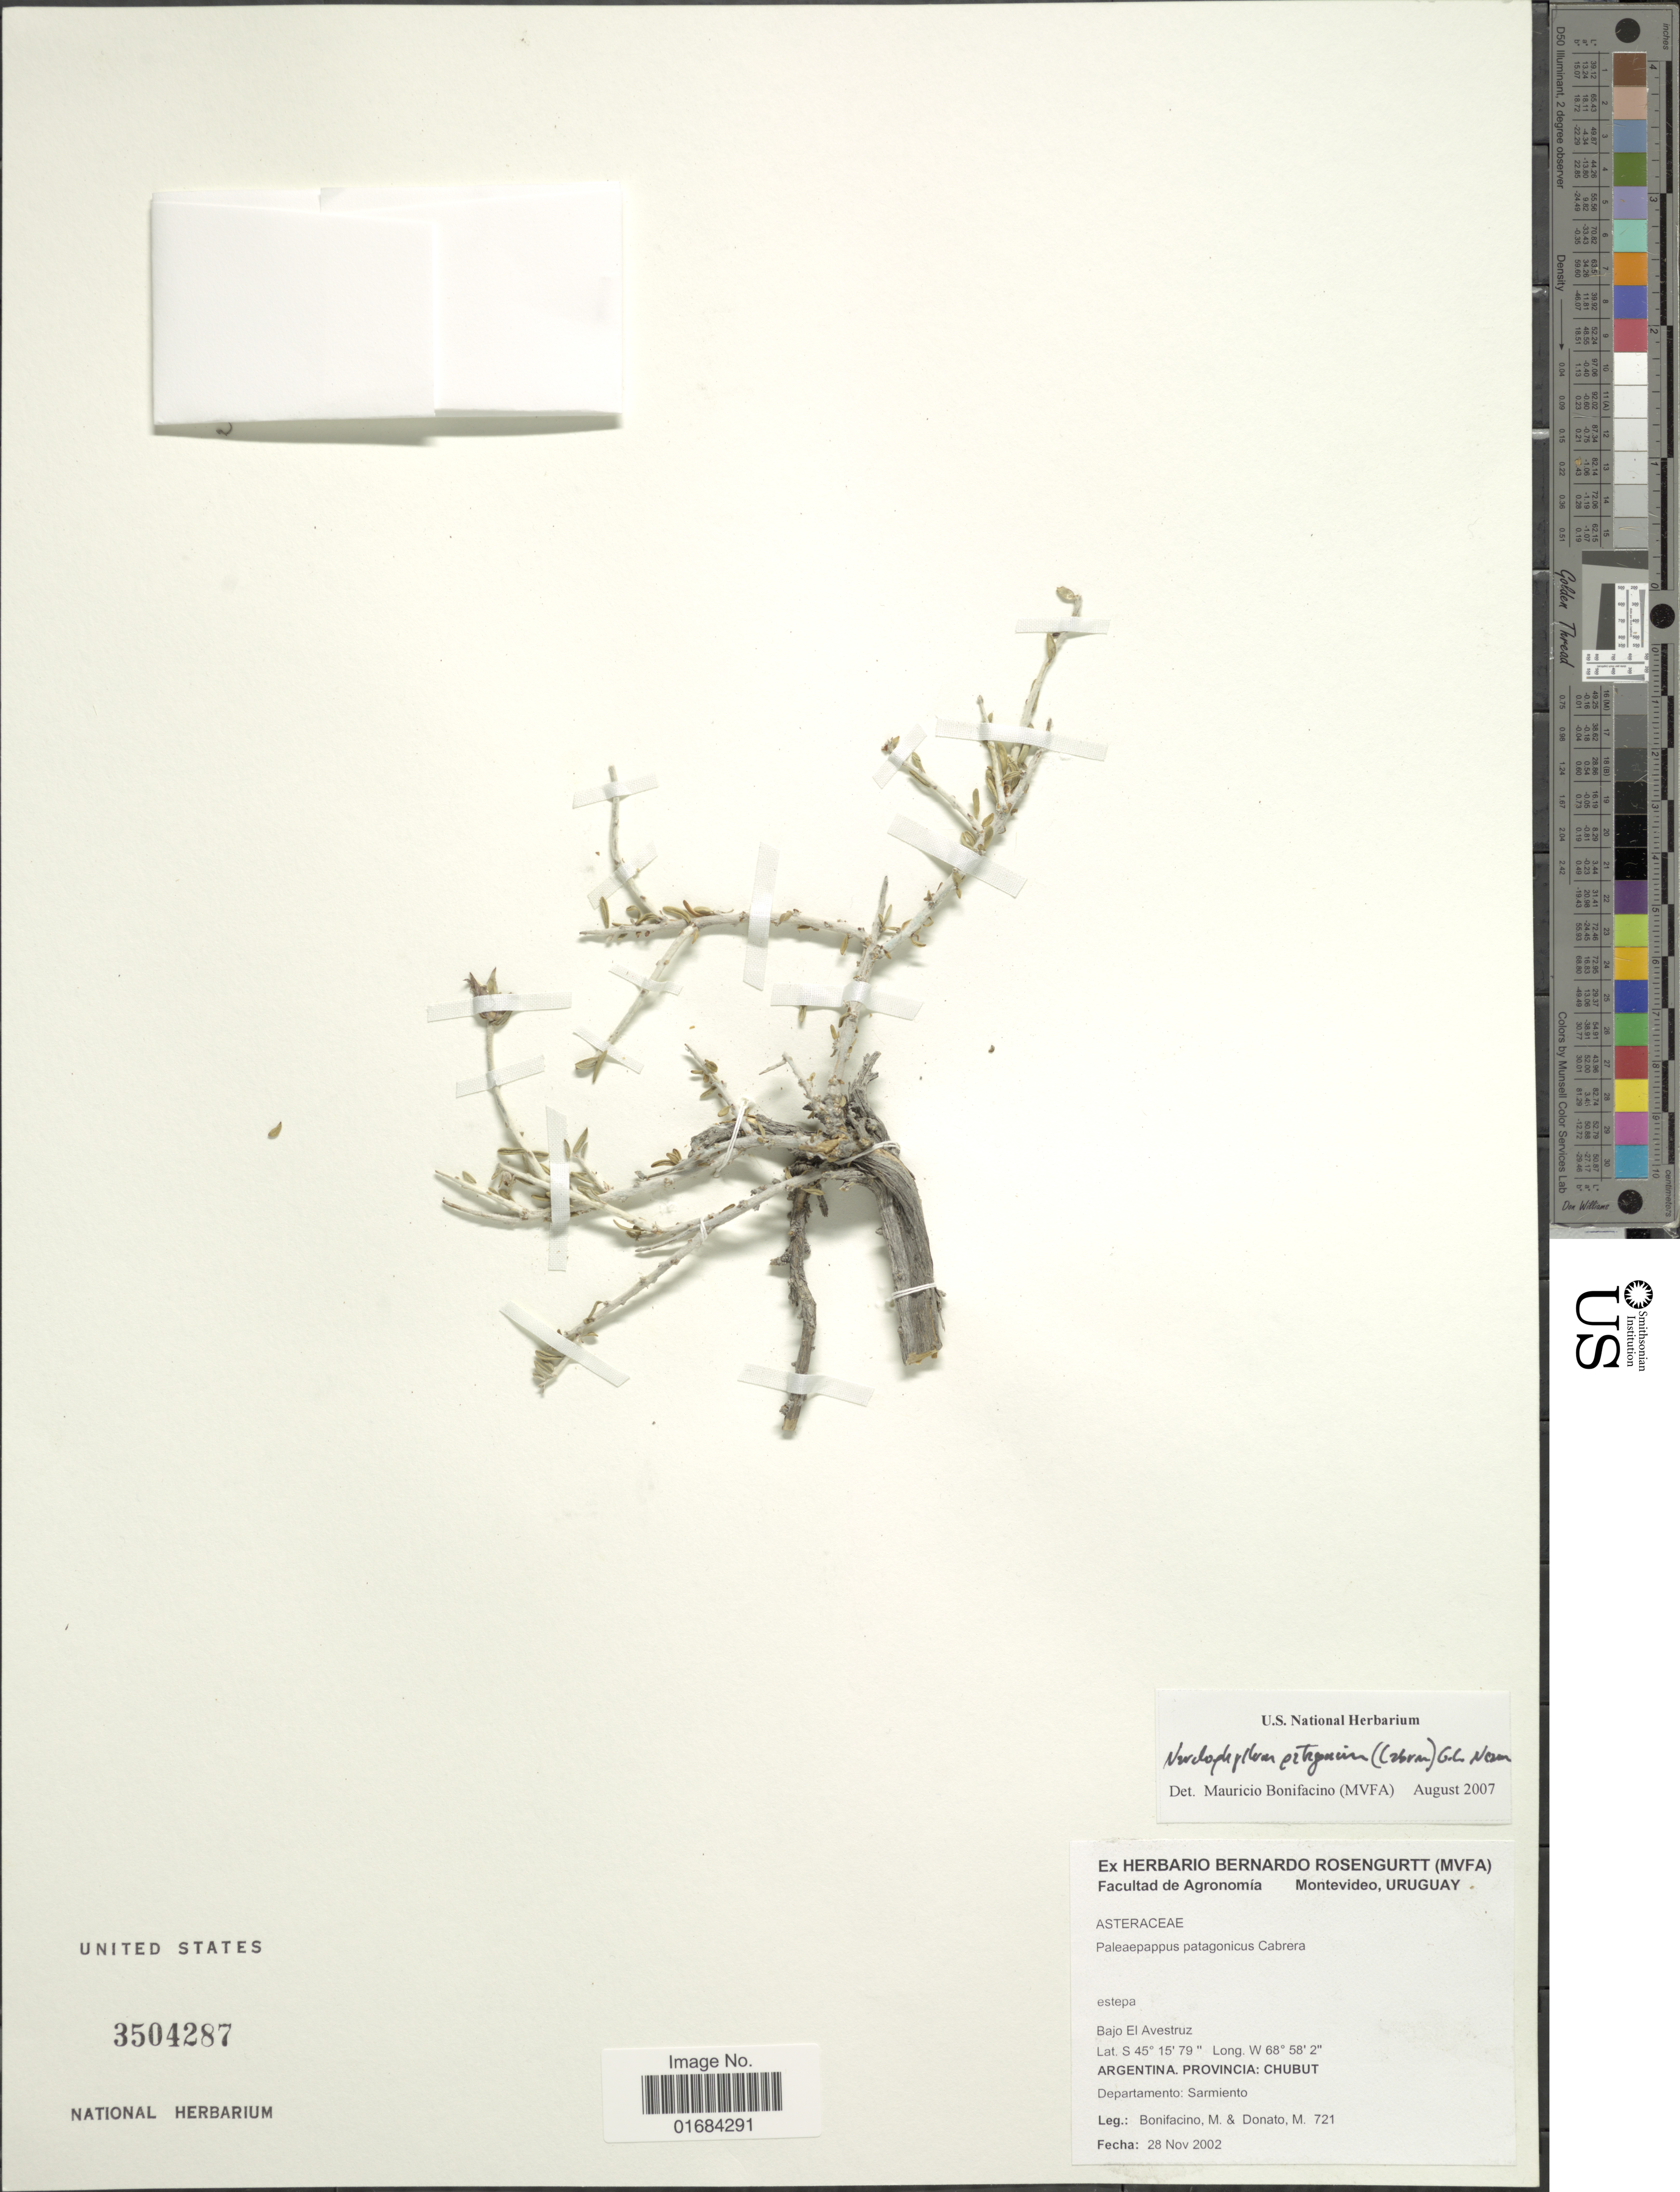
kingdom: Plantae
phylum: Tracheophyta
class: Magnoliopsida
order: Asterales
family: Asteraceae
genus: Nardophyllum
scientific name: Nardophyllum patagonicum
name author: (Cabrera) G.L. Nesom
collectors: M. Bonifacino & M. Donato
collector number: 0721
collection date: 2002-11-28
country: Argentina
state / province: Chubut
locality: Bajo El Alvestruz, Departamento Sarmiento.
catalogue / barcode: US 3504287